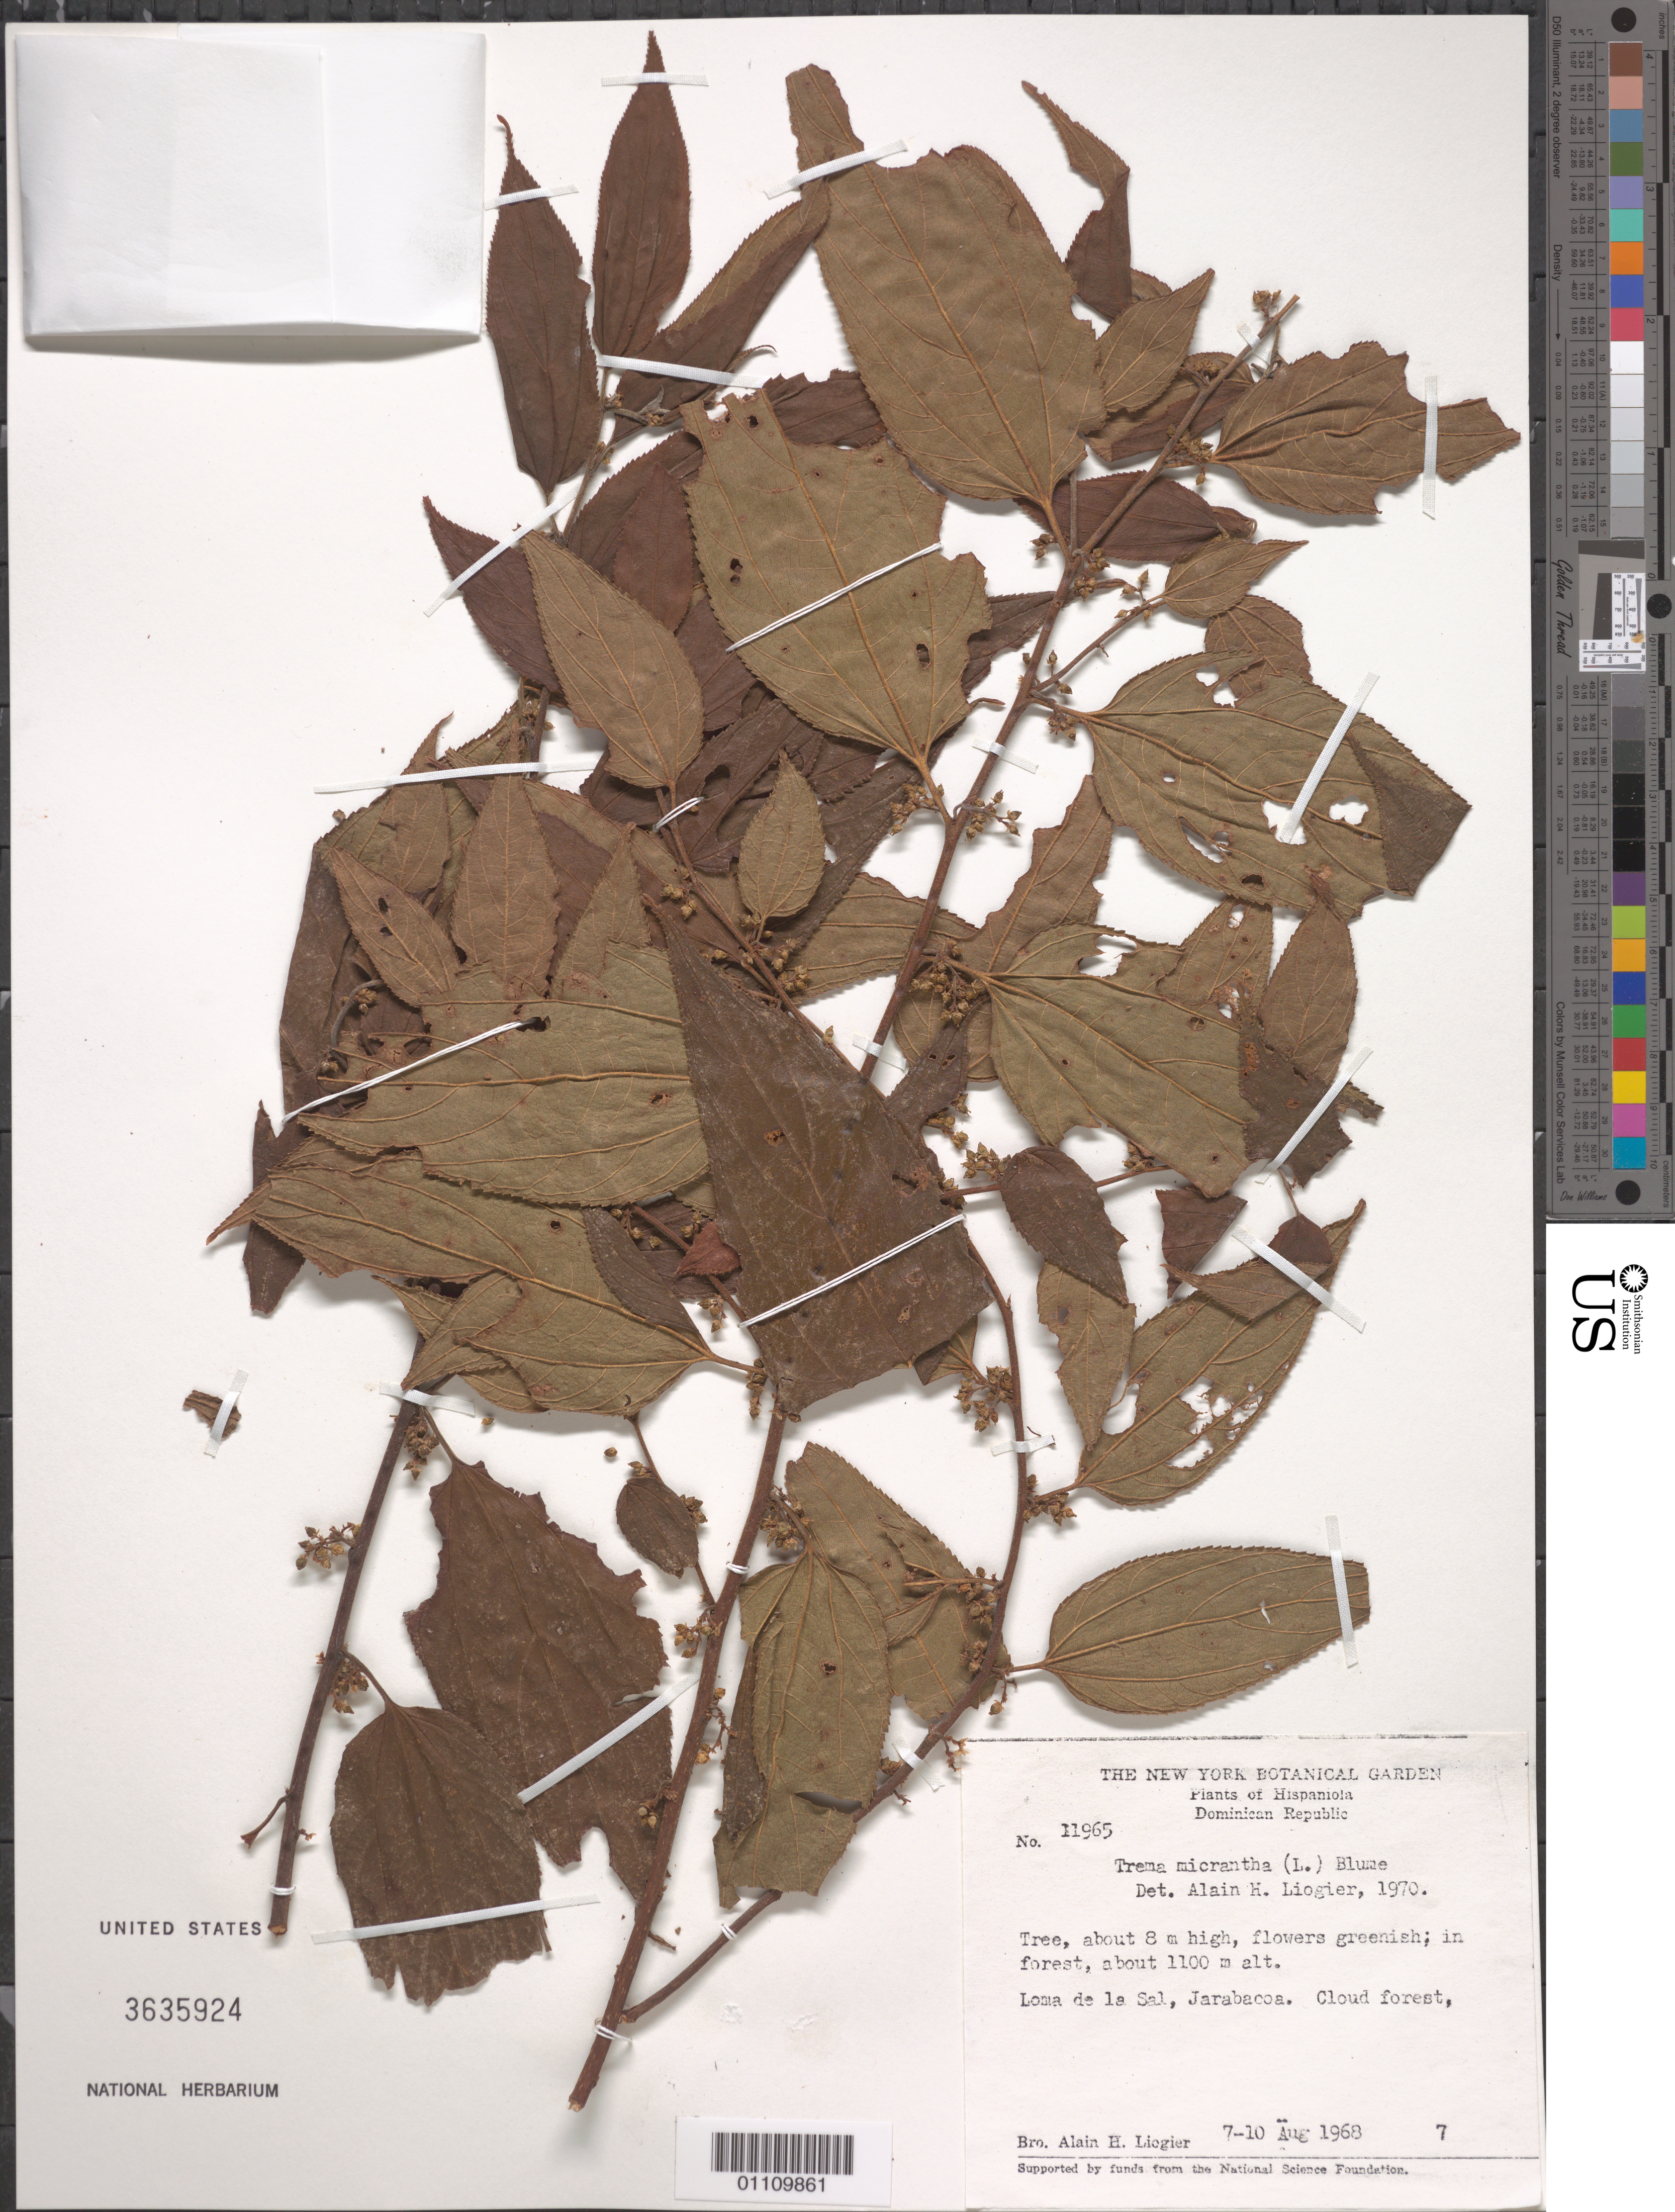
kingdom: Plantae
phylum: Tracheophyta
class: Magnoliopsida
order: Rosales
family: Cannabaceae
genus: Trema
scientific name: Trema micranthum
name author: (L.) Blume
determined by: Liogier, Alain H.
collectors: A. H. Liogier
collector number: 11965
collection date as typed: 07 Aug 1968 to 10 Aug 1968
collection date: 1968-08-07/1968-08-10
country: Dominican Republic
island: Hispaniola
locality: Jarabacoa; Loma de la Sal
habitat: Cloud forest, in forest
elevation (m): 1100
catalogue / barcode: US 3635924